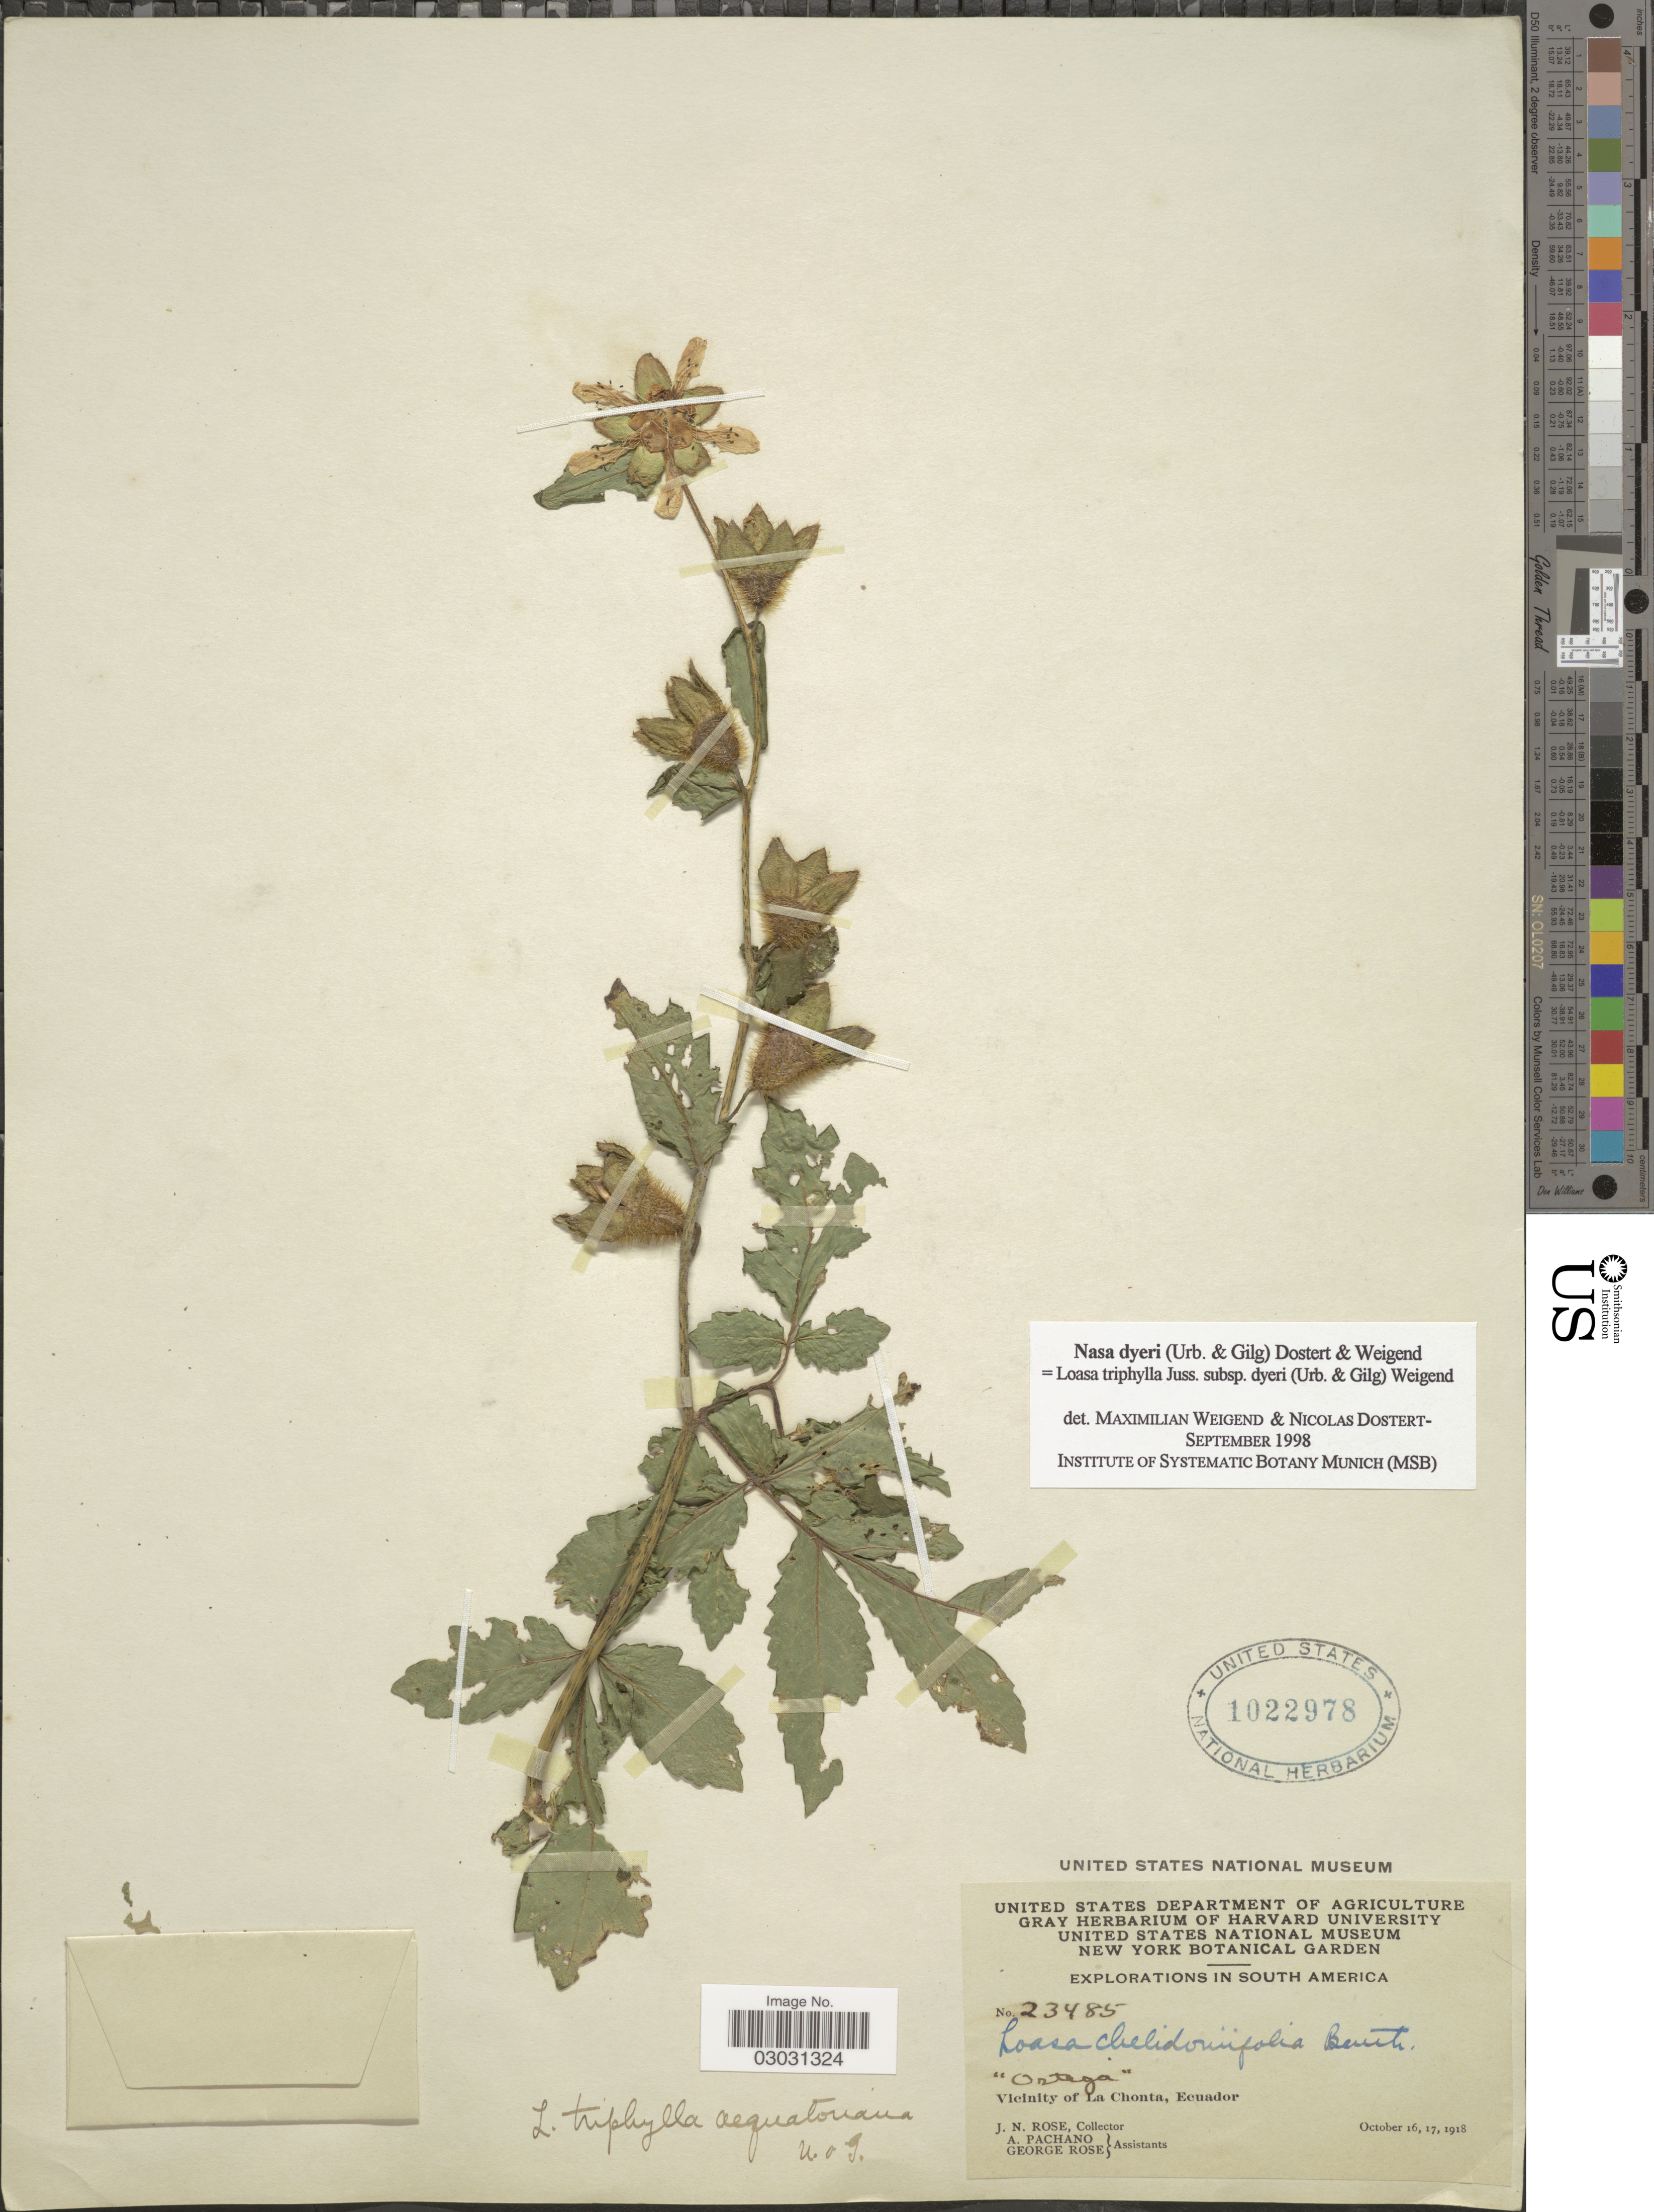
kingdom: Plantae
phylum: Tracheophyta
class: Magnoliopsida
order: Cornales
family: Loasaceae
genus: Nasa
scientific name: Nasa dyeri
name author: (Urb. & Gilg) Weigend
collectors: J. N. Rose, A. Pachano & G. Rose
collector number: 23485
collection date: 1918-10-16/1918-10-17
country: Ecuador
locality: Vicinity of La Chonta.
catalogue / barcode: US 1022978